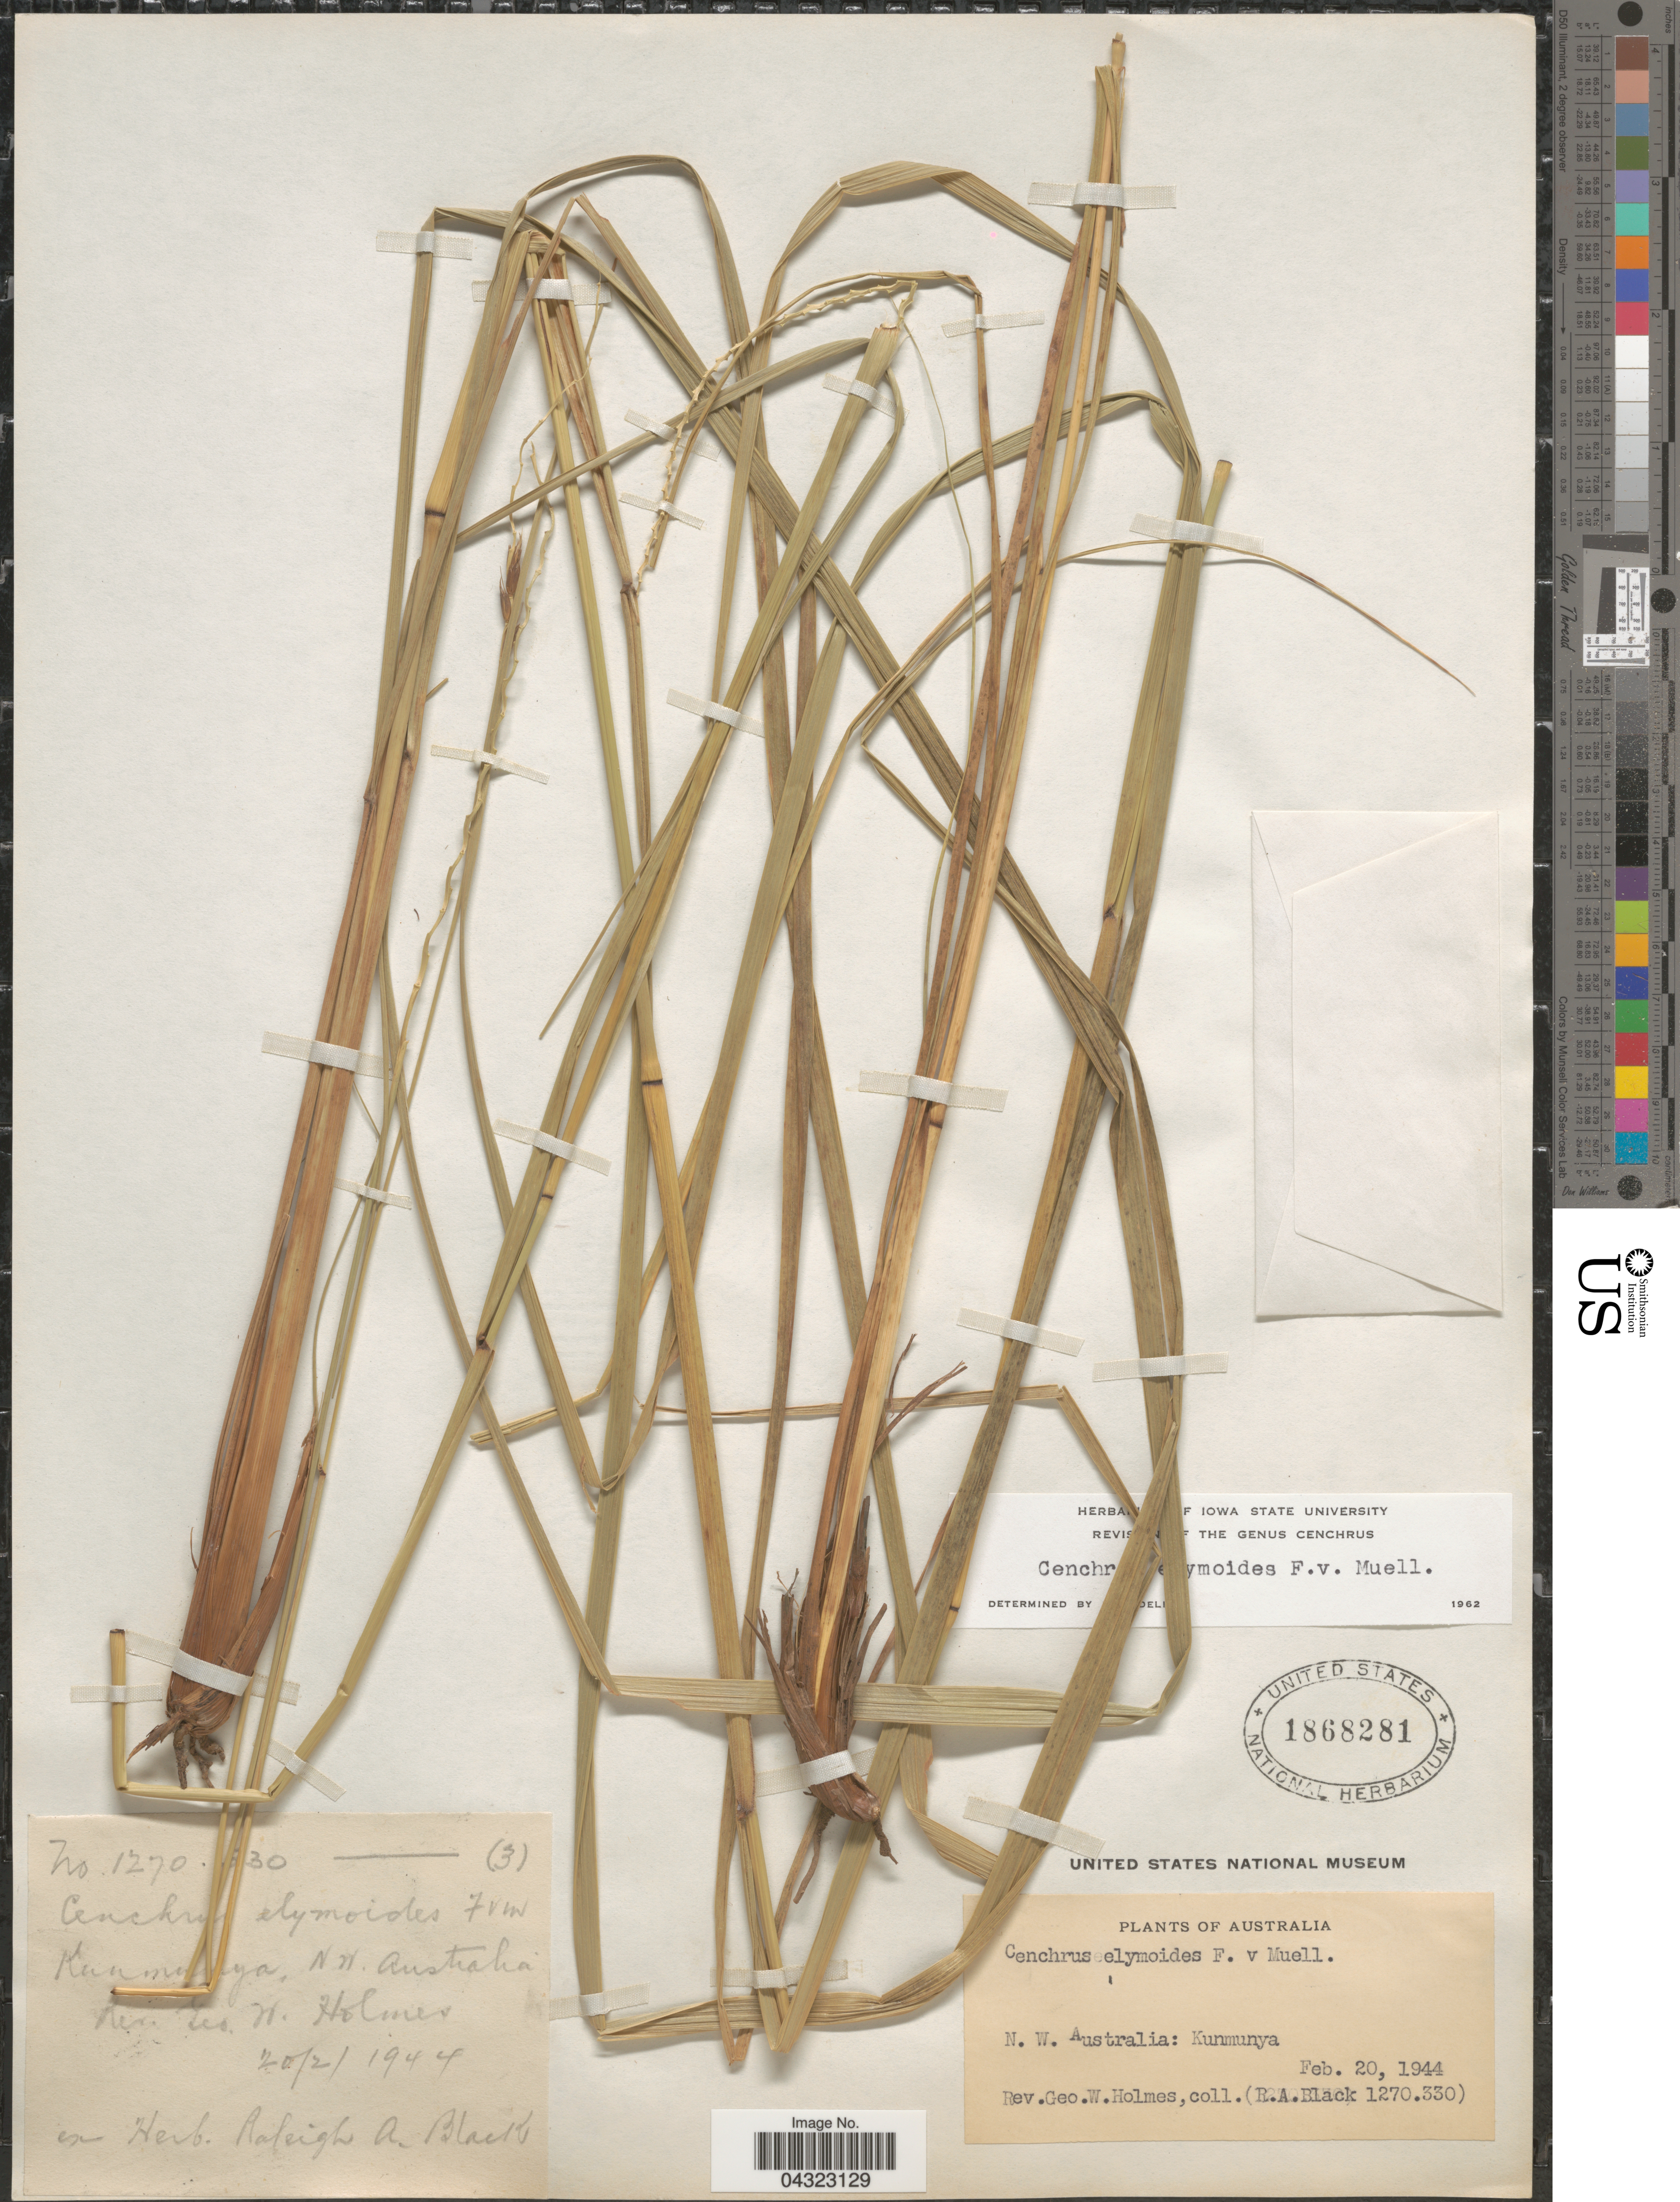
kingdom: Plantae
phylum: Tracheophyta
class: Liliopsida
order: Poales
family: Poaceae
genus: Cenchrus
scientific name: Cenchrus elymoides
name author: F. Muell.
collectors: G. Holmes & R. A. Black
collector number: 1270.330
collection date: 1944-02-20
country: Australia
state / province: Western Australia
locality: N. W. Australia: Kunmunya.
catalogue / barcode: US 1868281